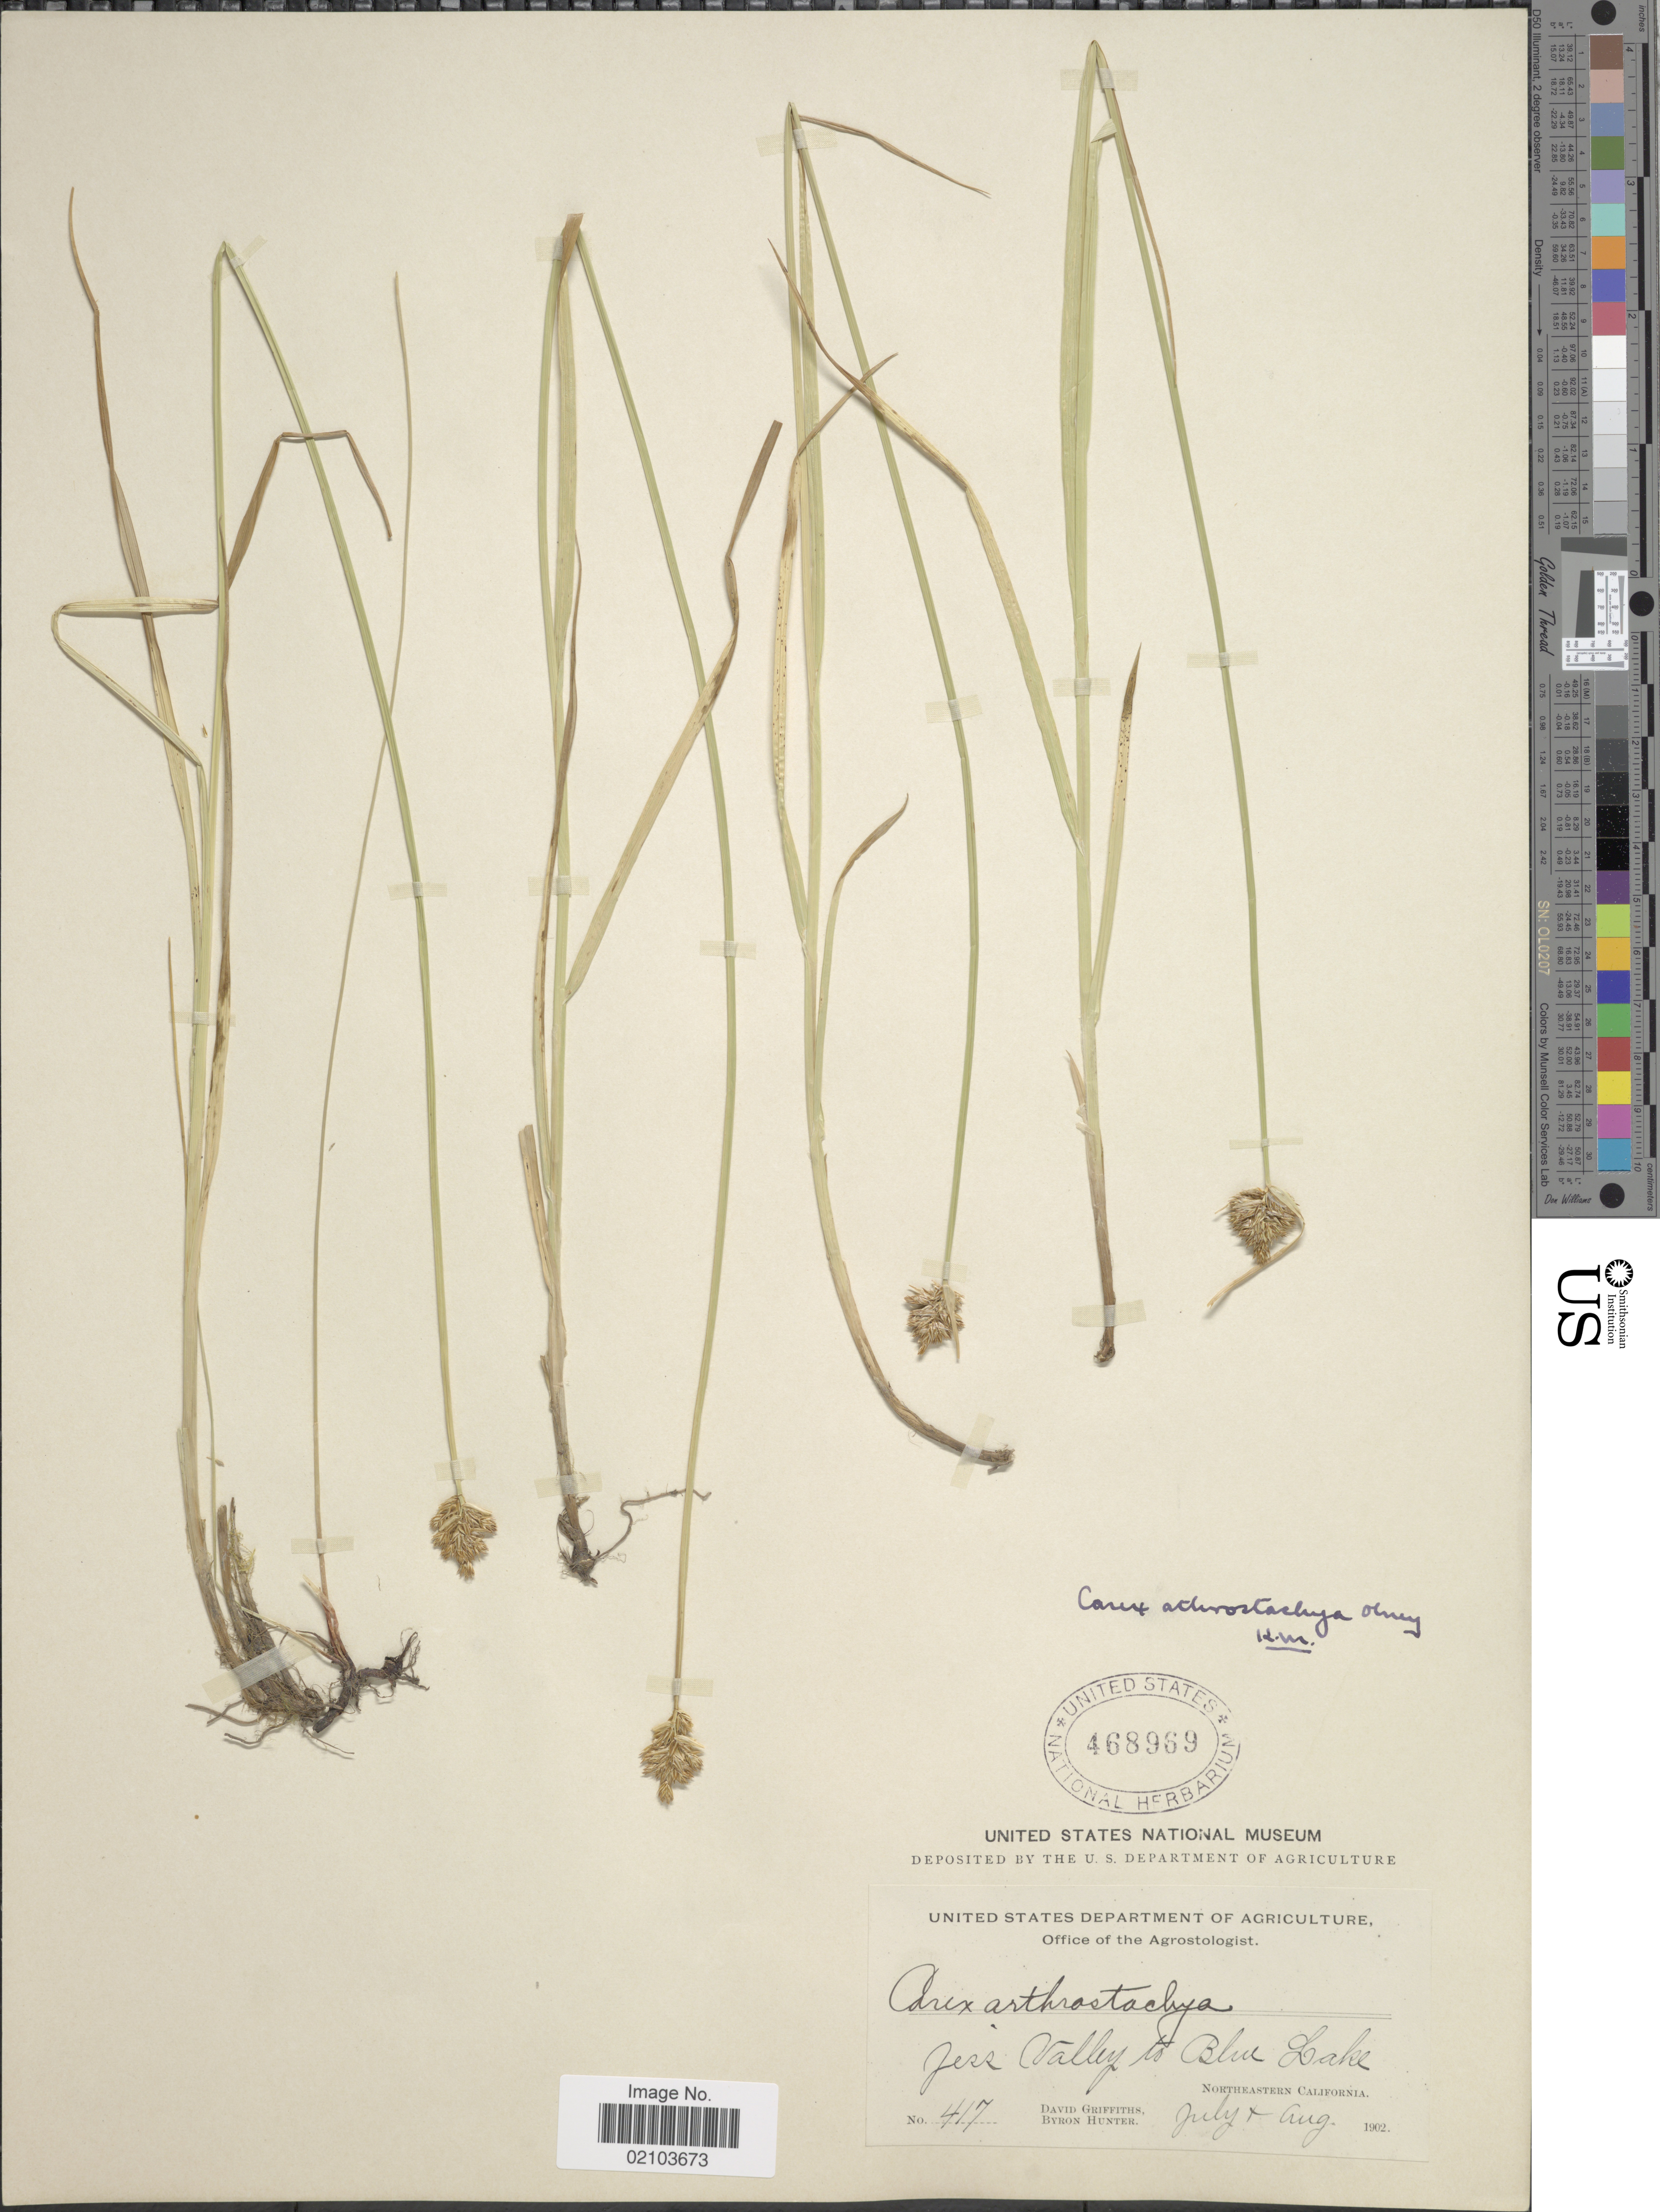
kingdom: Plantae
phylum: Tracheophyta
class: Liliopsida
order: Poales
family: Cyperaceae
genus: Carex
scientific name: Carex athrostachya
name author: Olney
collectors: D. Griffiths & B. Hunter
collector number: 417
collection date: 1902-07/1902-08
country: United States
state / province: California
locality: Jess Valley to Blue Lake, Northeastern California.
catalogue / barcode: US 468969